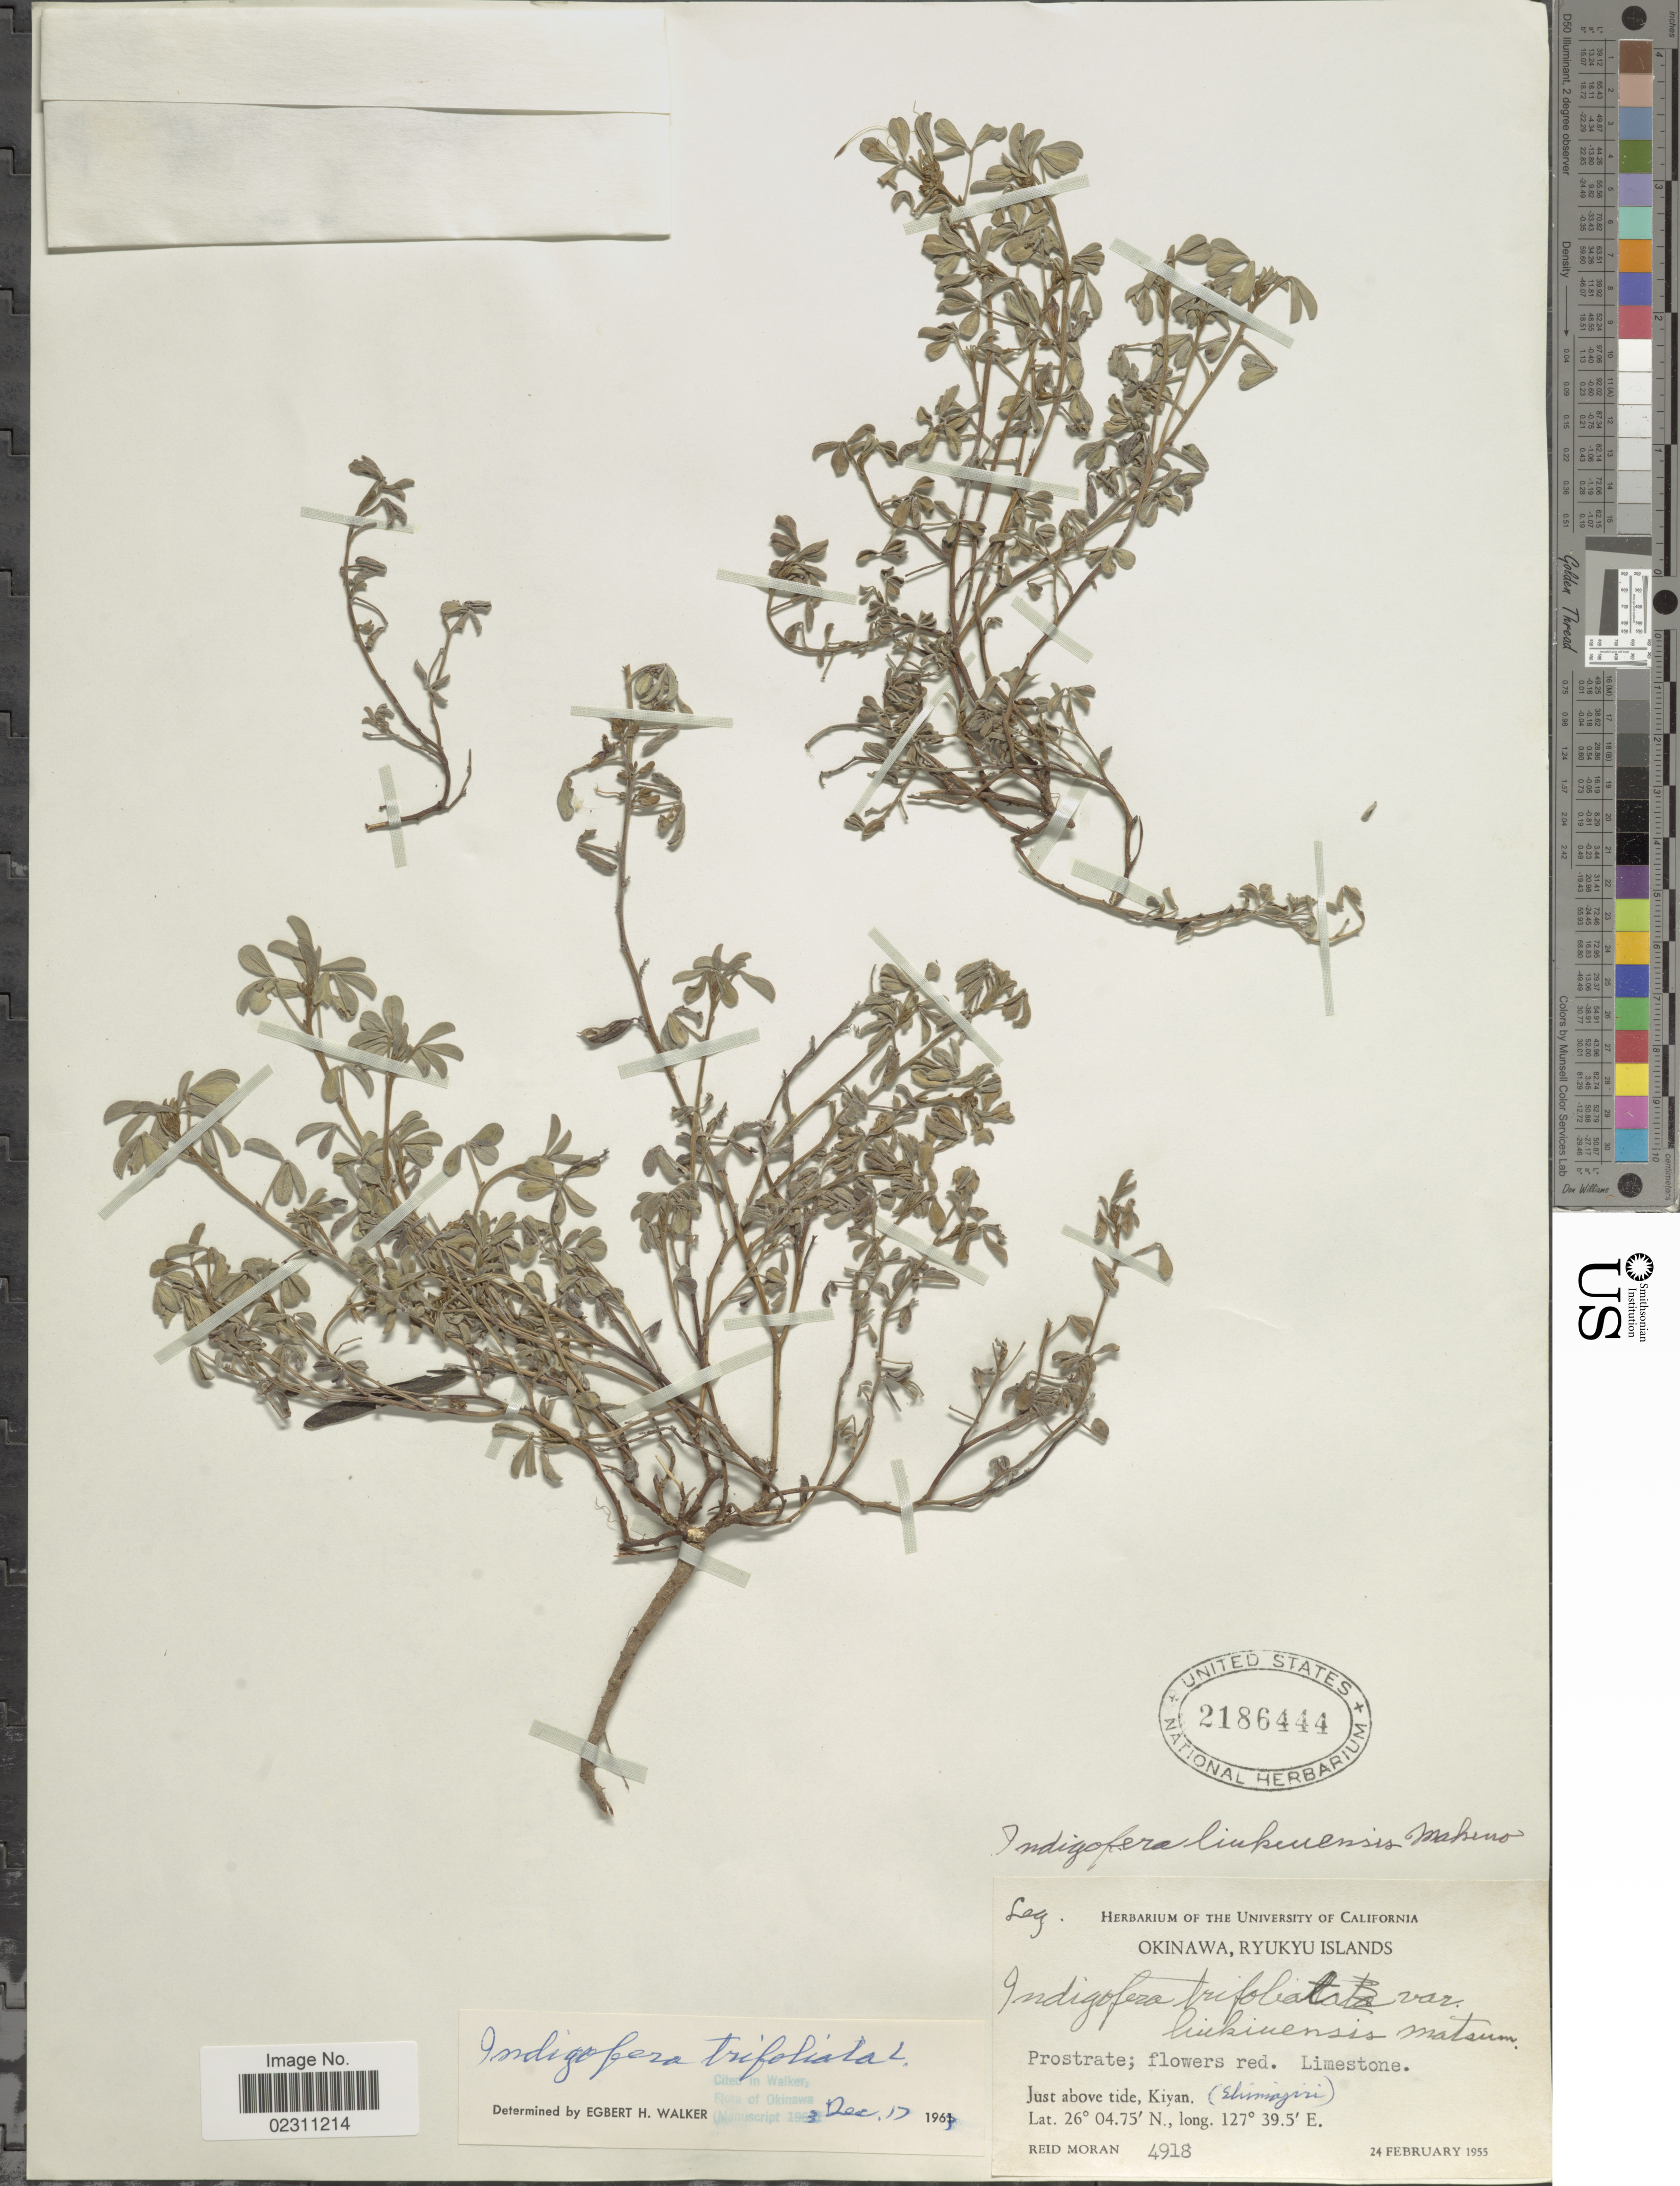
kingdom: Plantae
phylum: Tracheophyta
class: Magnoliopsida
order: Fabales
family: Fabaceae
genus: Indigofera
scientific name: Indigofera trifoliata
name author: L.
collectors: R. V. Moran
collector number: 4918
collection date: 1955-02-24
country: Japan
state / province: Okinawa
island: Ryukyu Islands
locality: Okinawa, Ryukyu Islands. Just above tide, Kiyan. (Shimajiri)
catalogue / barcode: US 2186444